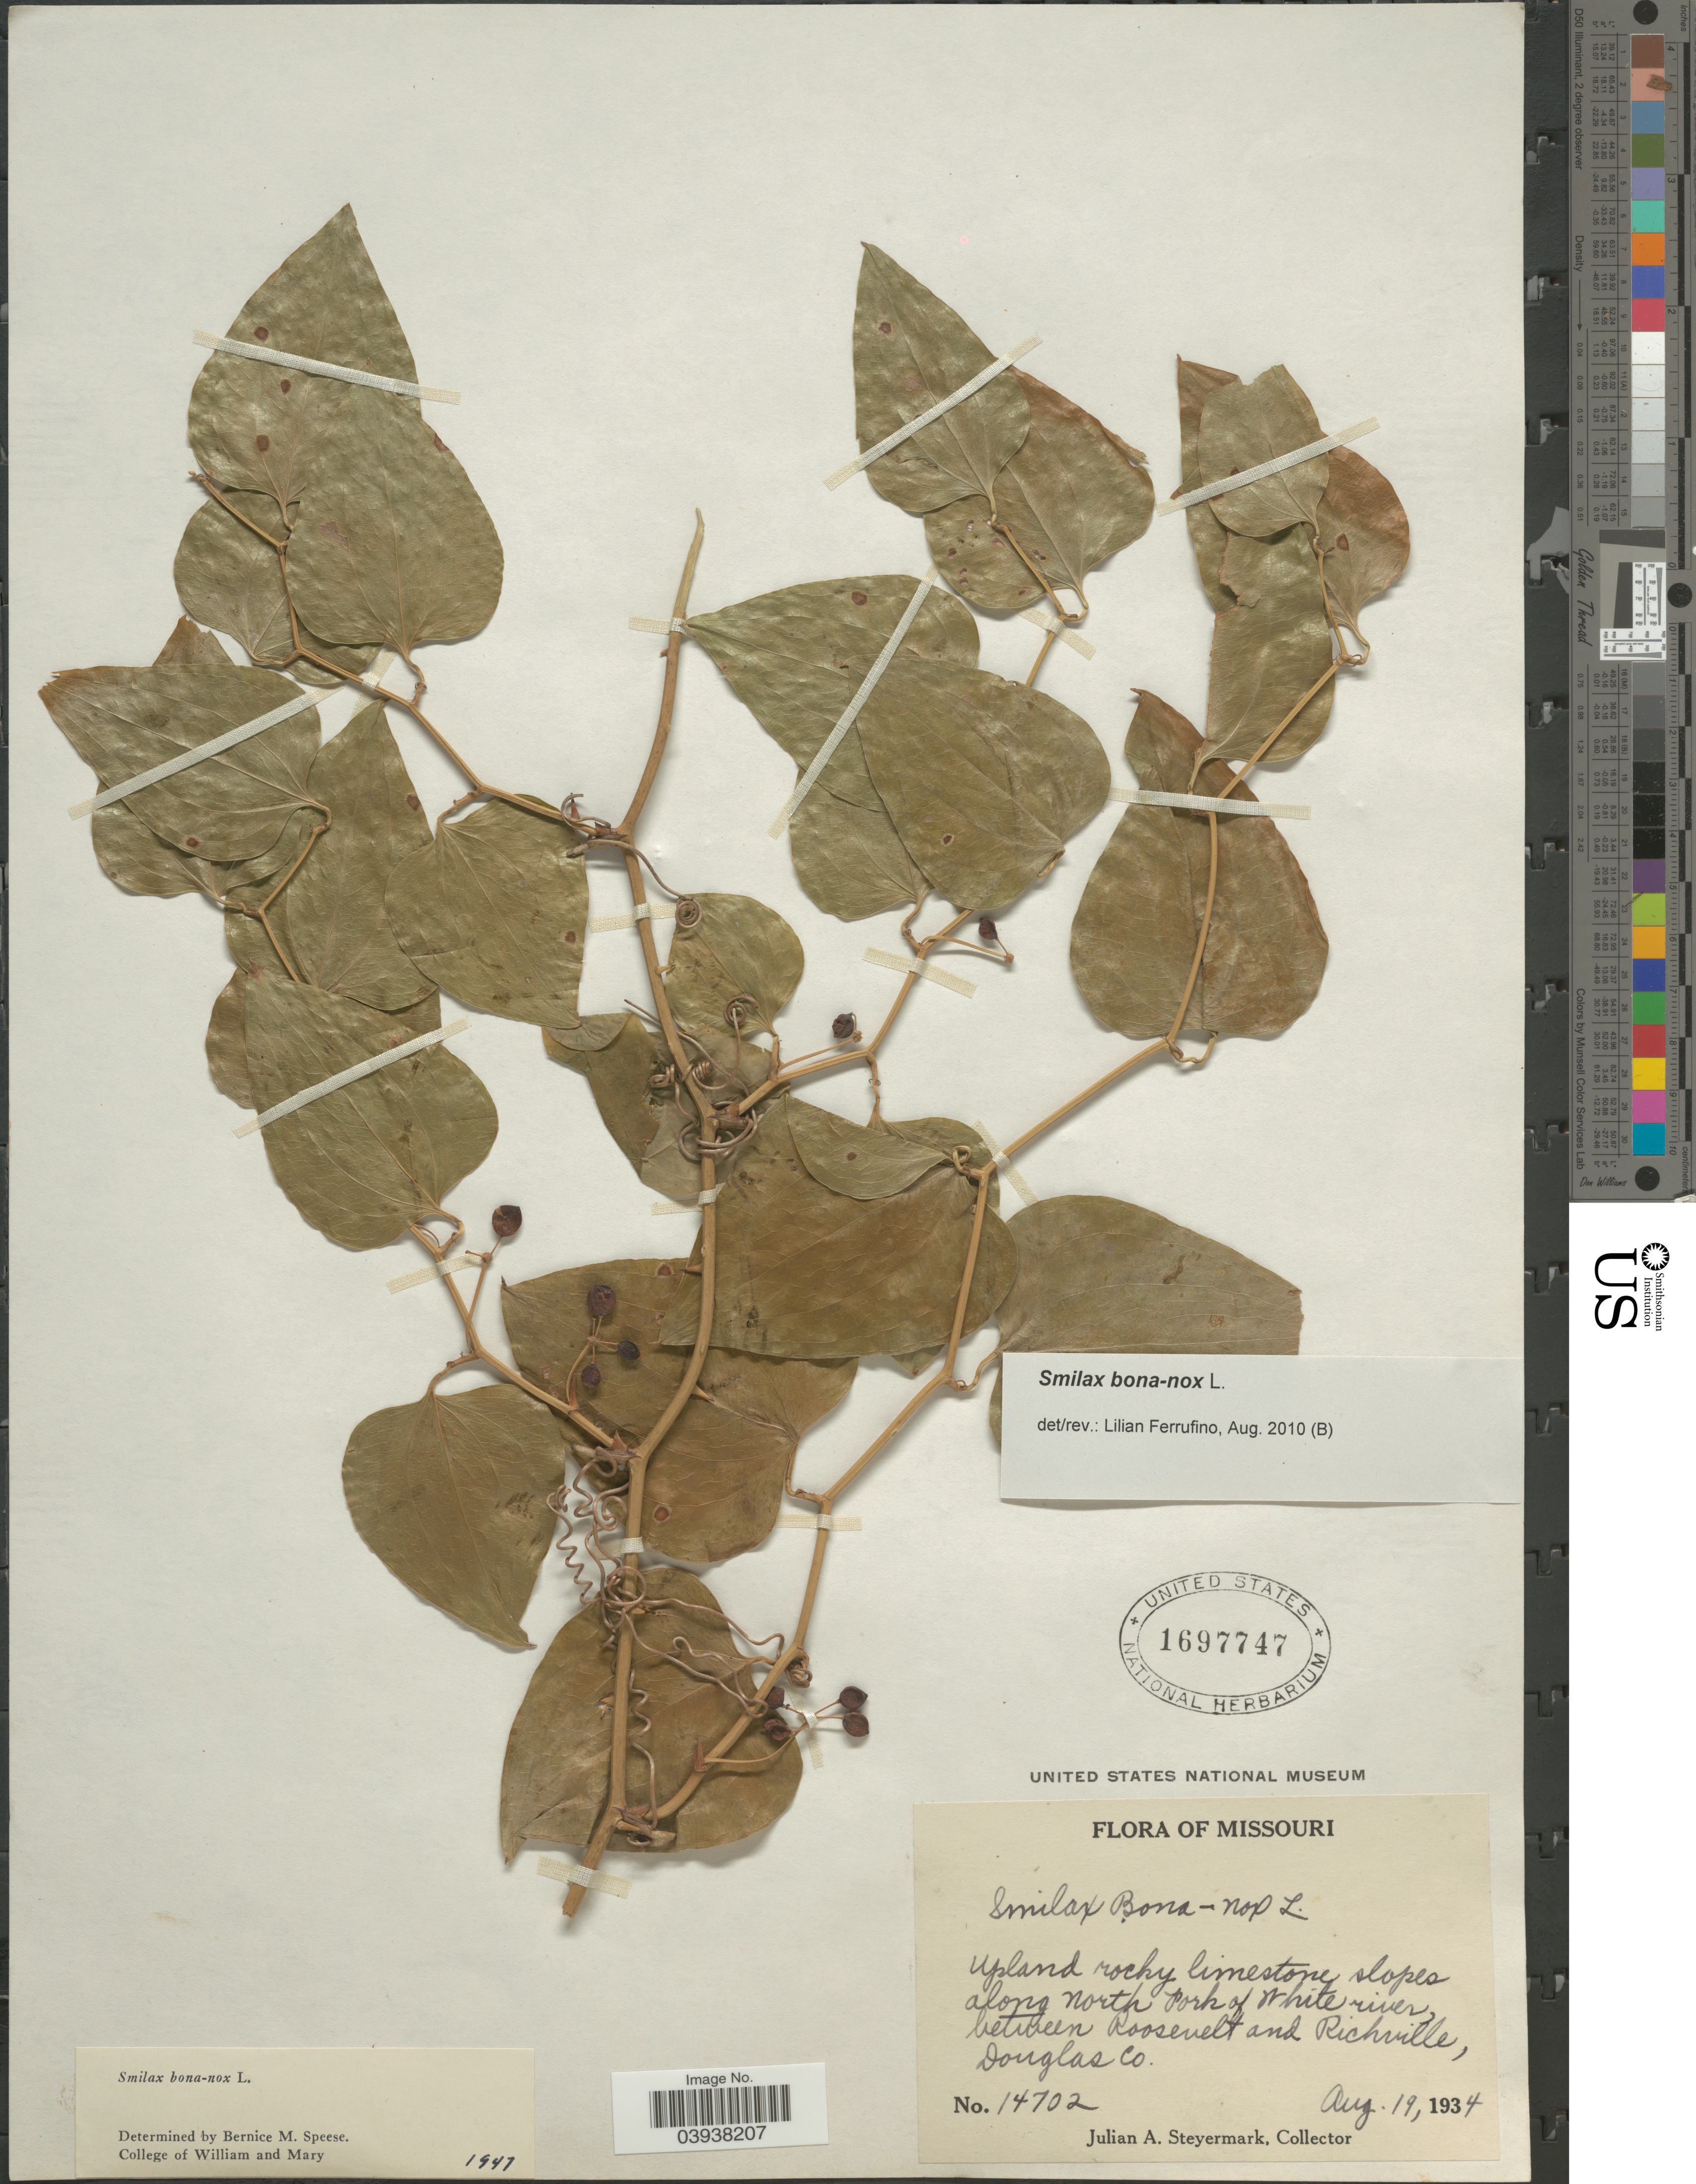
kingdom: Plantae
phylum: Tracheophyta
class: Liliopsida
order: Liliales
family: Smilacaceae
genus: Smilax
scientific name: Smilax bona-nox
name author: L.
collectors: J. Steyermark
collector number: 14702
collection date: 1934-08-19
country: United States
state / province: Missouri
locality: Upland rocky limestone slopes along north fork of White river, between Roosevelt and Richville, Douglas Co.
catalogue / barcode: US 1697747